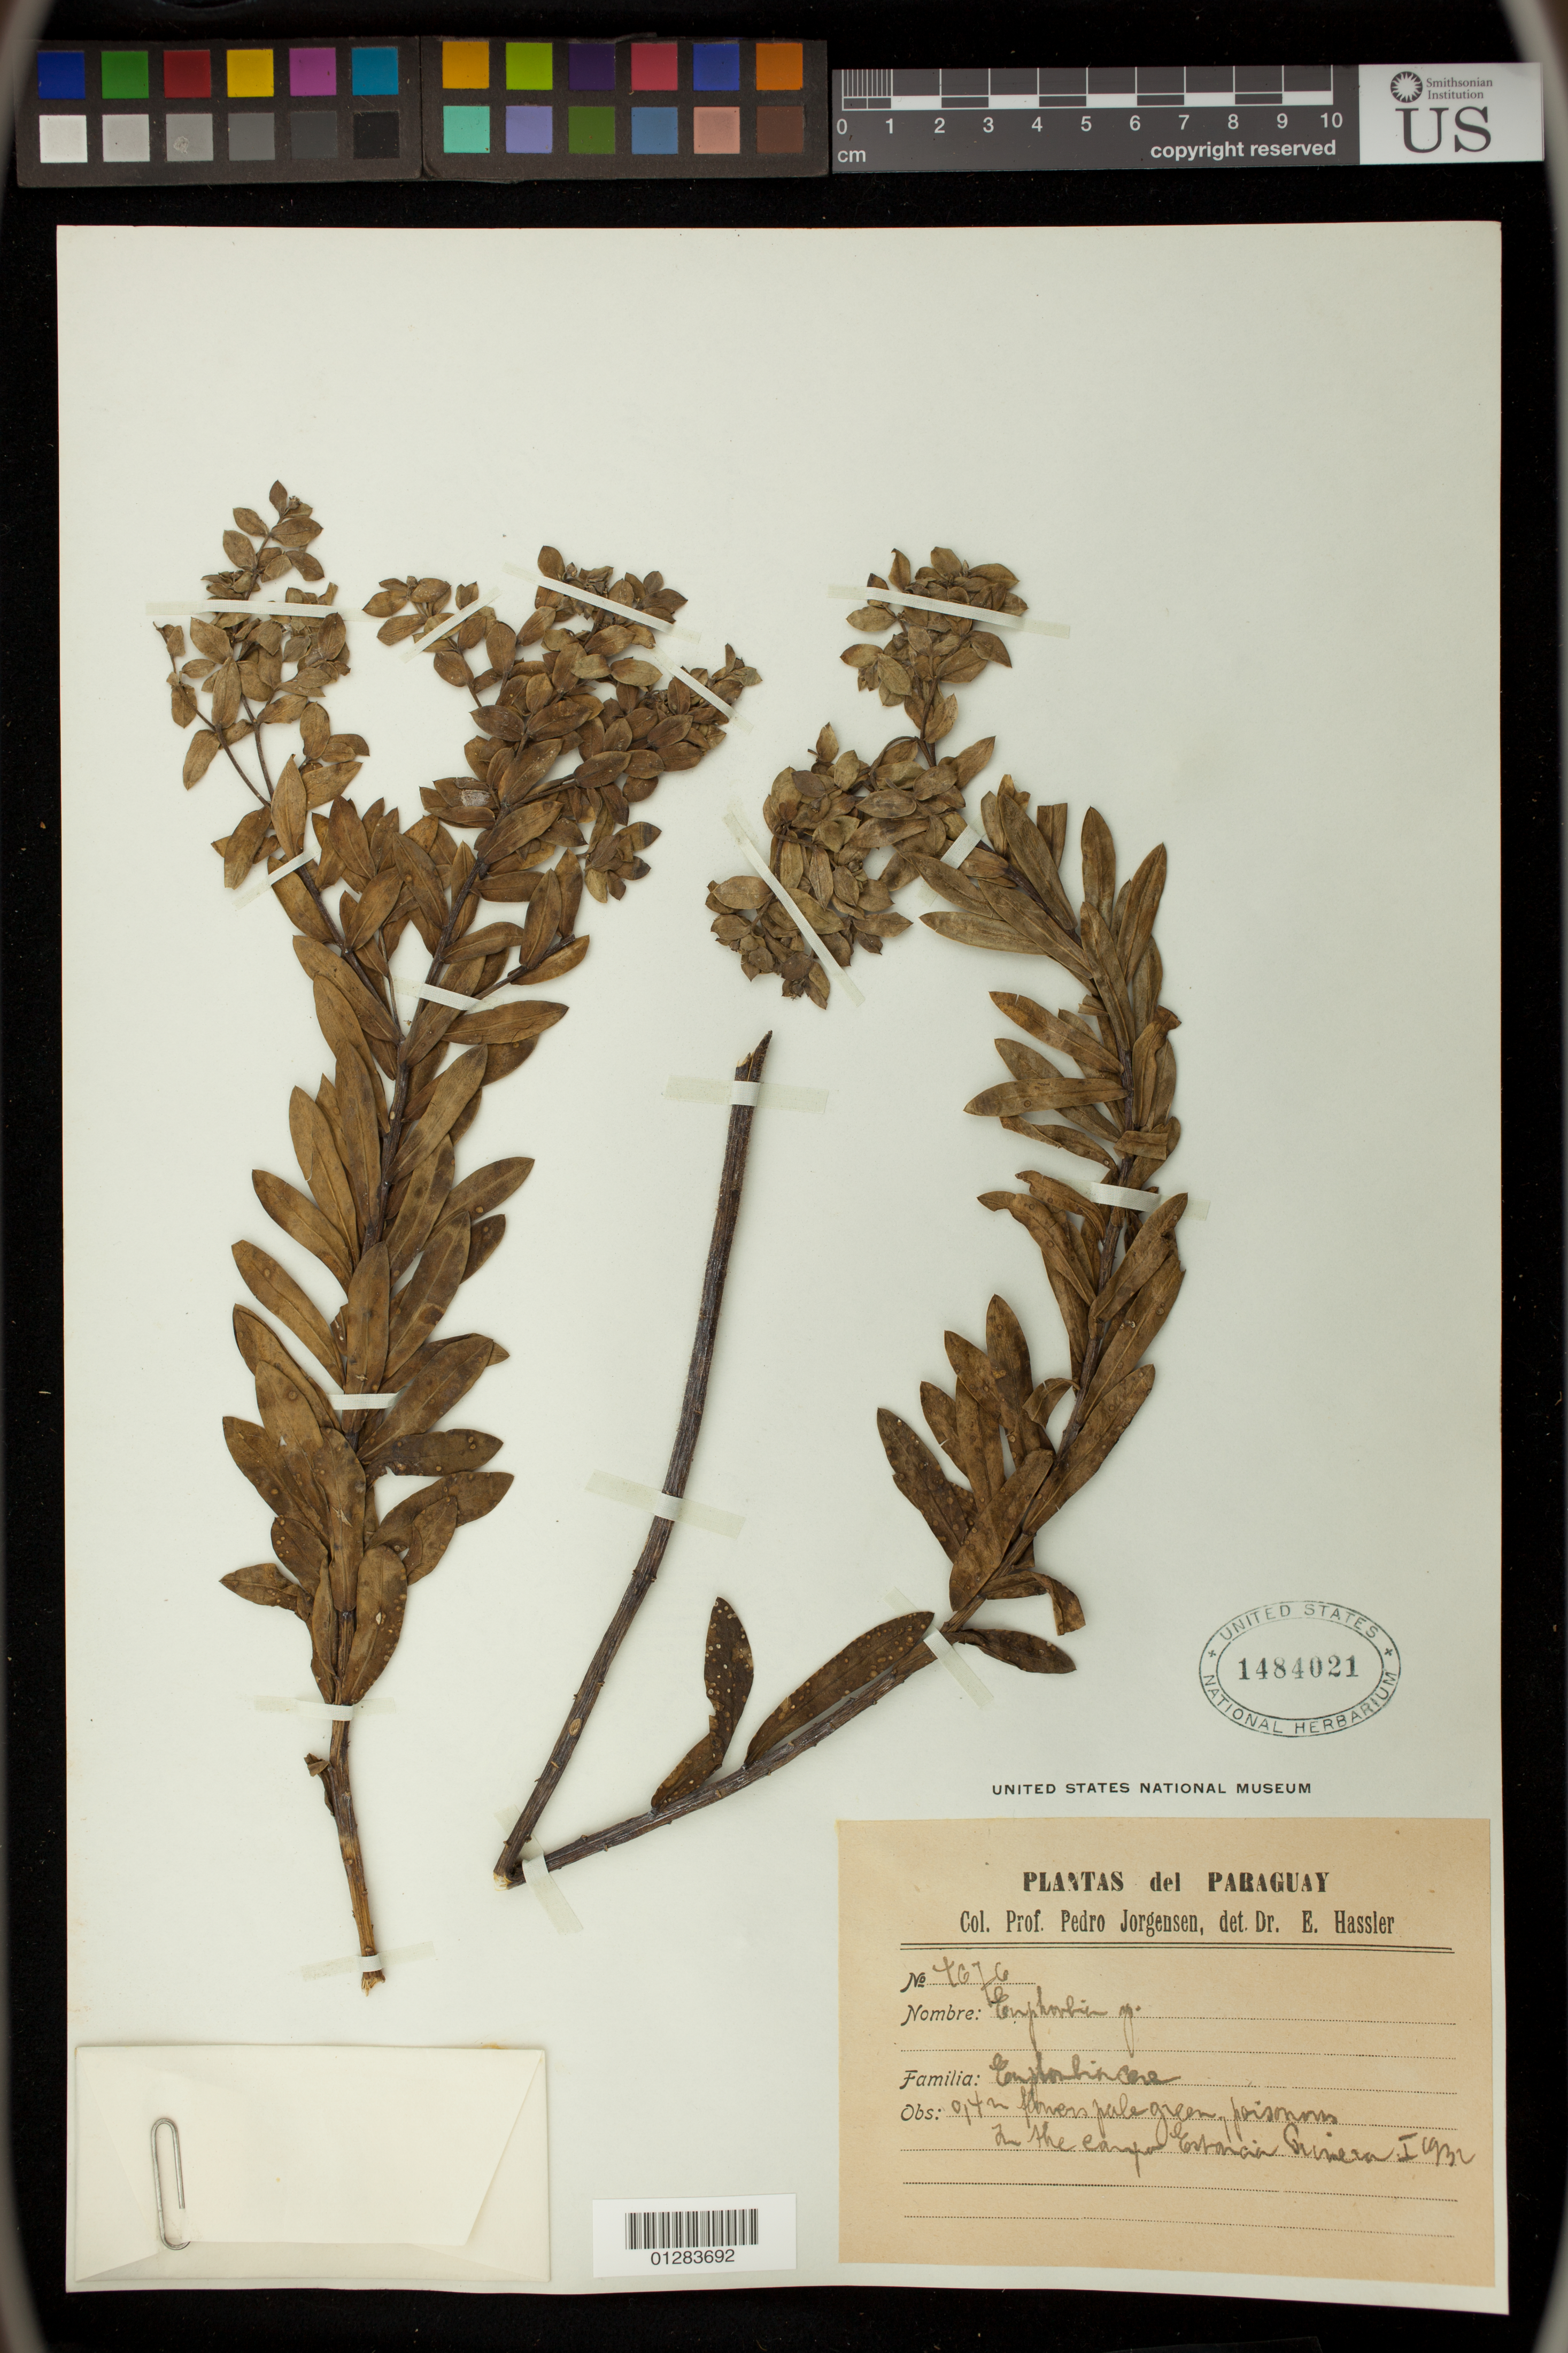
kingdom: Plantae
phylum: Tracheophyta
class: Magnoliopsida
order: Malpighiales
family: Euphorbiaceae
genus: Euphorbia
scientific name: Euphorbia papillosa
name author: A. St.-Hil.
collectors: P. Jorgensen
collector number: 4676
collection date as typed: Jan 1932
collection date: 1932-01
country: Paraguay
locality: In the campo estancia primera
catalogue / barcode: US 1484021